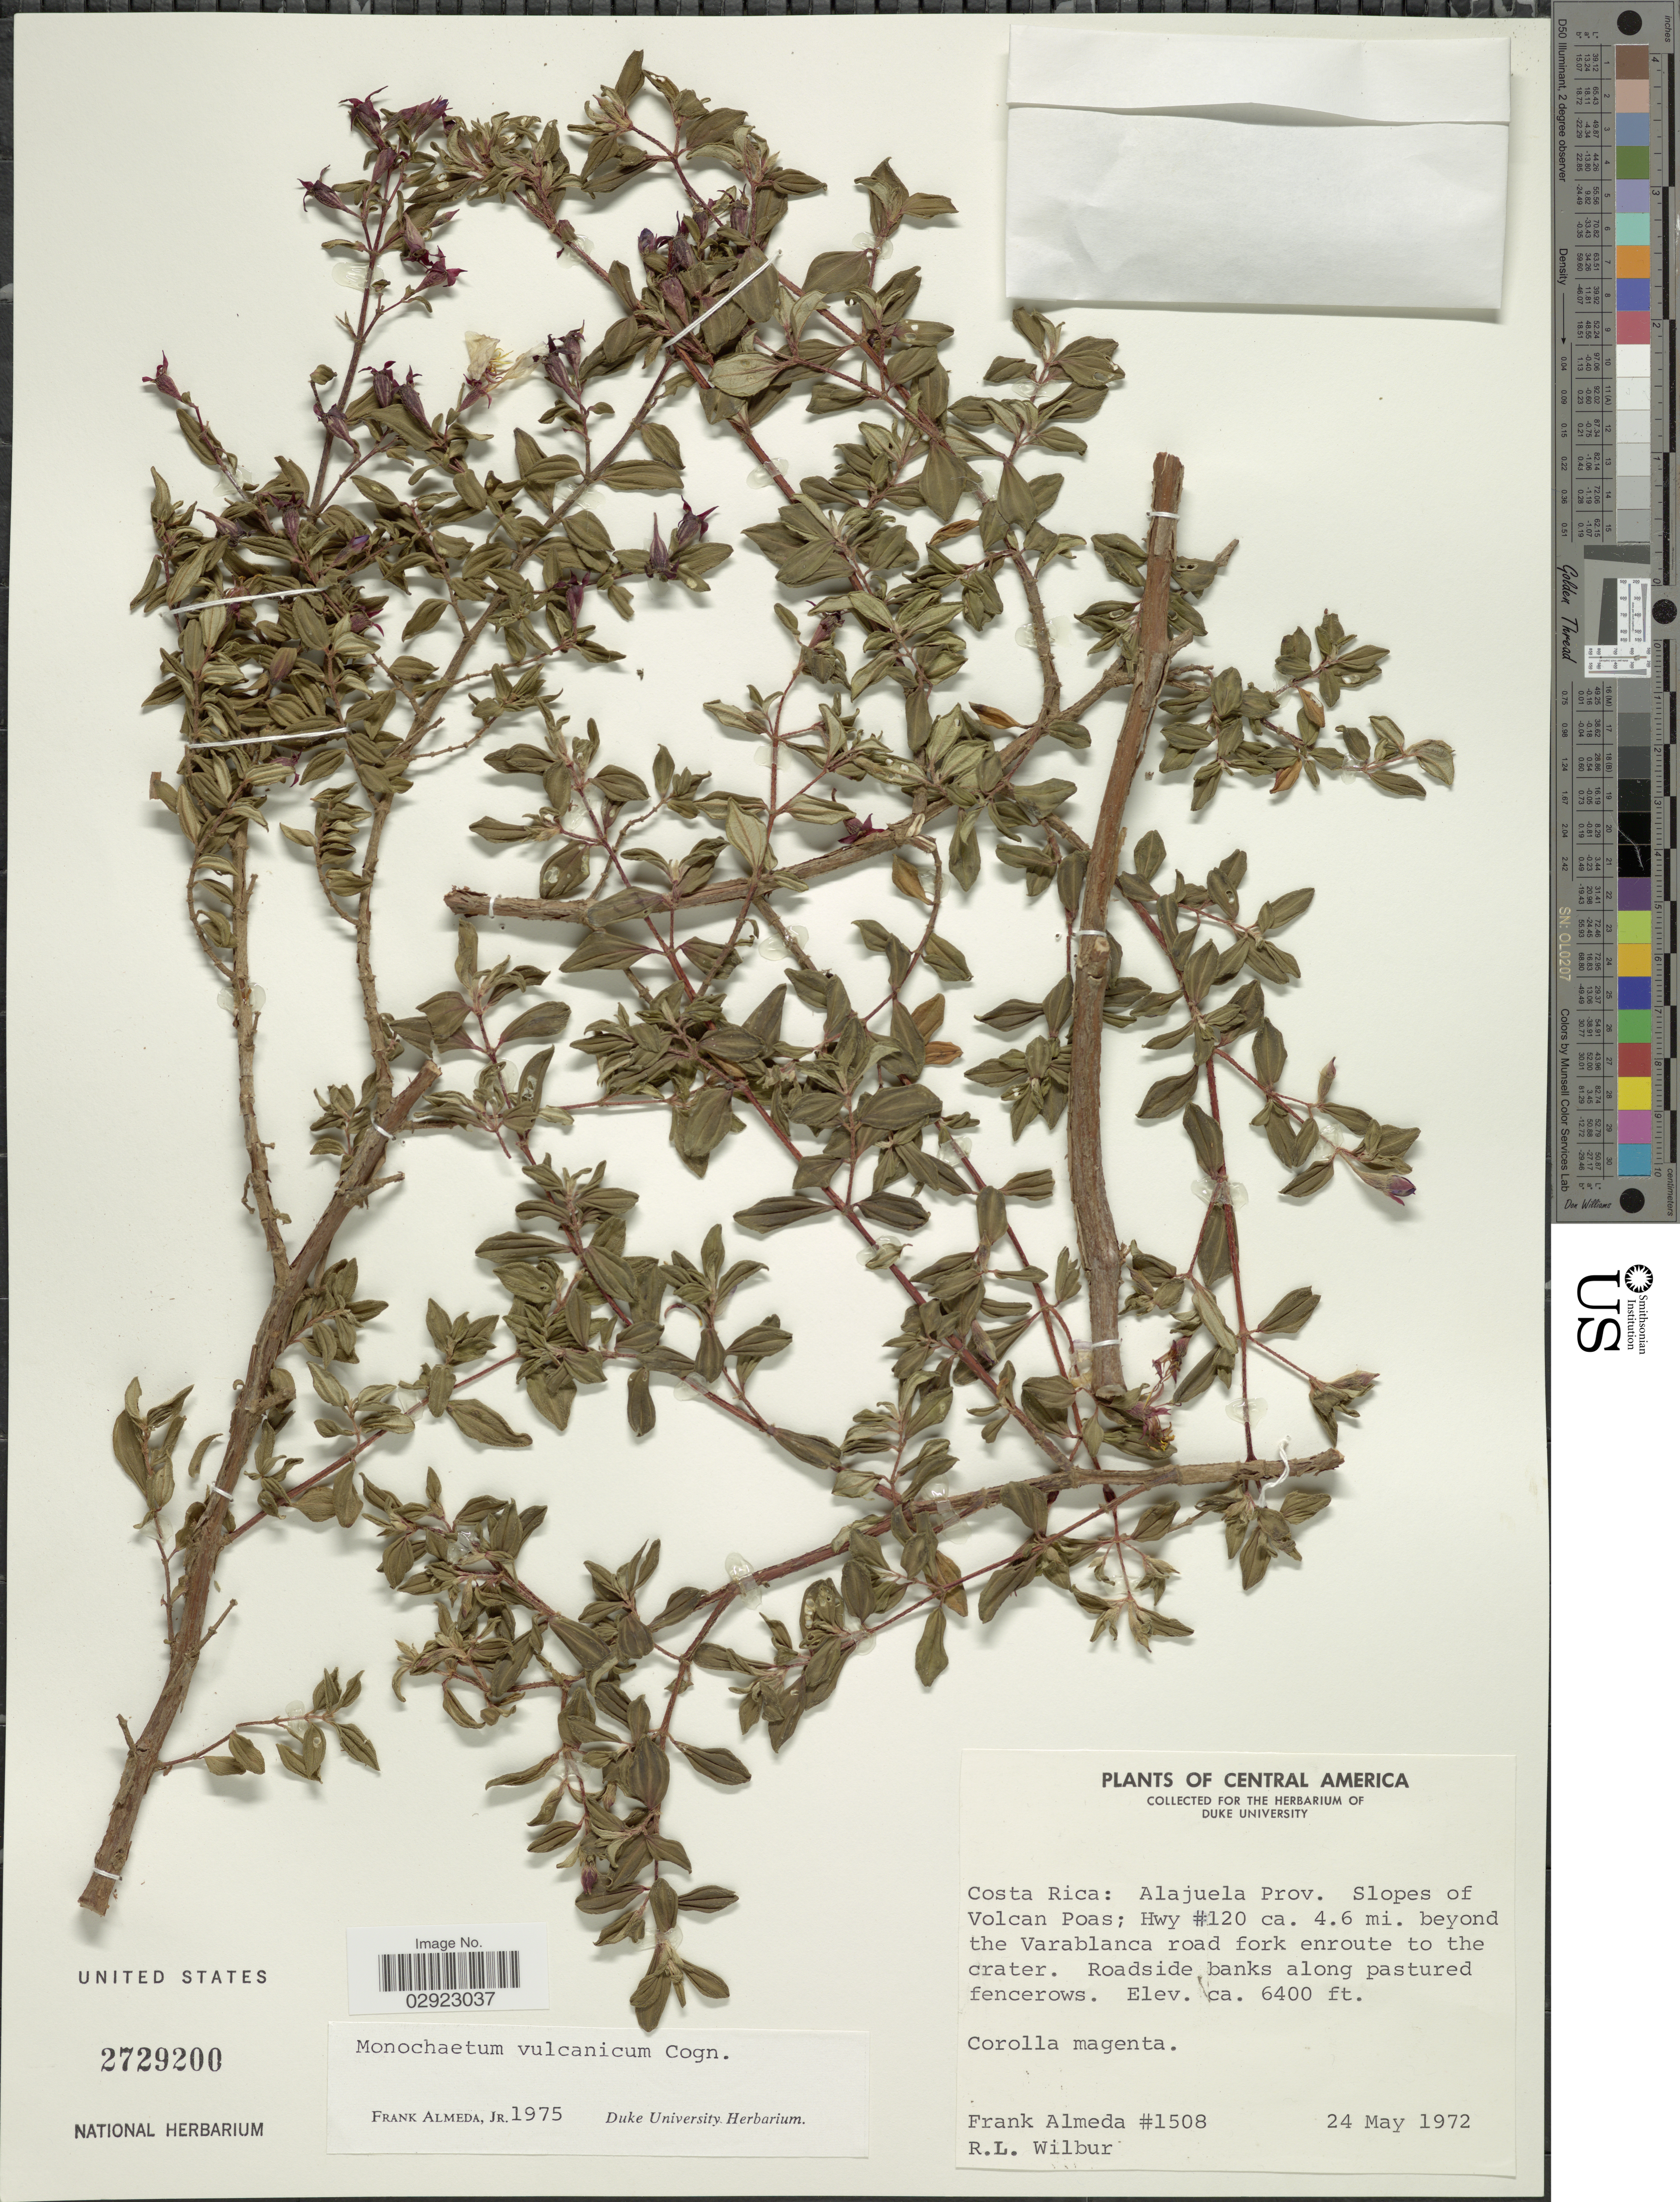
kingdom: Plantae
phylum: Tracheophyta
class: Magnoliopsida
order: Myrtales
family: Melastomataceae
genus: Monochaetum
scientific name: Monochaetum vulcanicum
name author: Cogn.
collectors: F. Almeda & R. L. Wilbur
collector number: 1508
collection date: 1972-05-24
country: Costa Rica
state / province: Alajuela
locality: Costa Rica: Alajuela Prov. Slopes of Volcan Poas; Hwy #120 ca. 4.6 mi. beyond the Varablanca road fork enroute to the crater.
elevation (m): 1951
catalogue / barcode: US 2729200